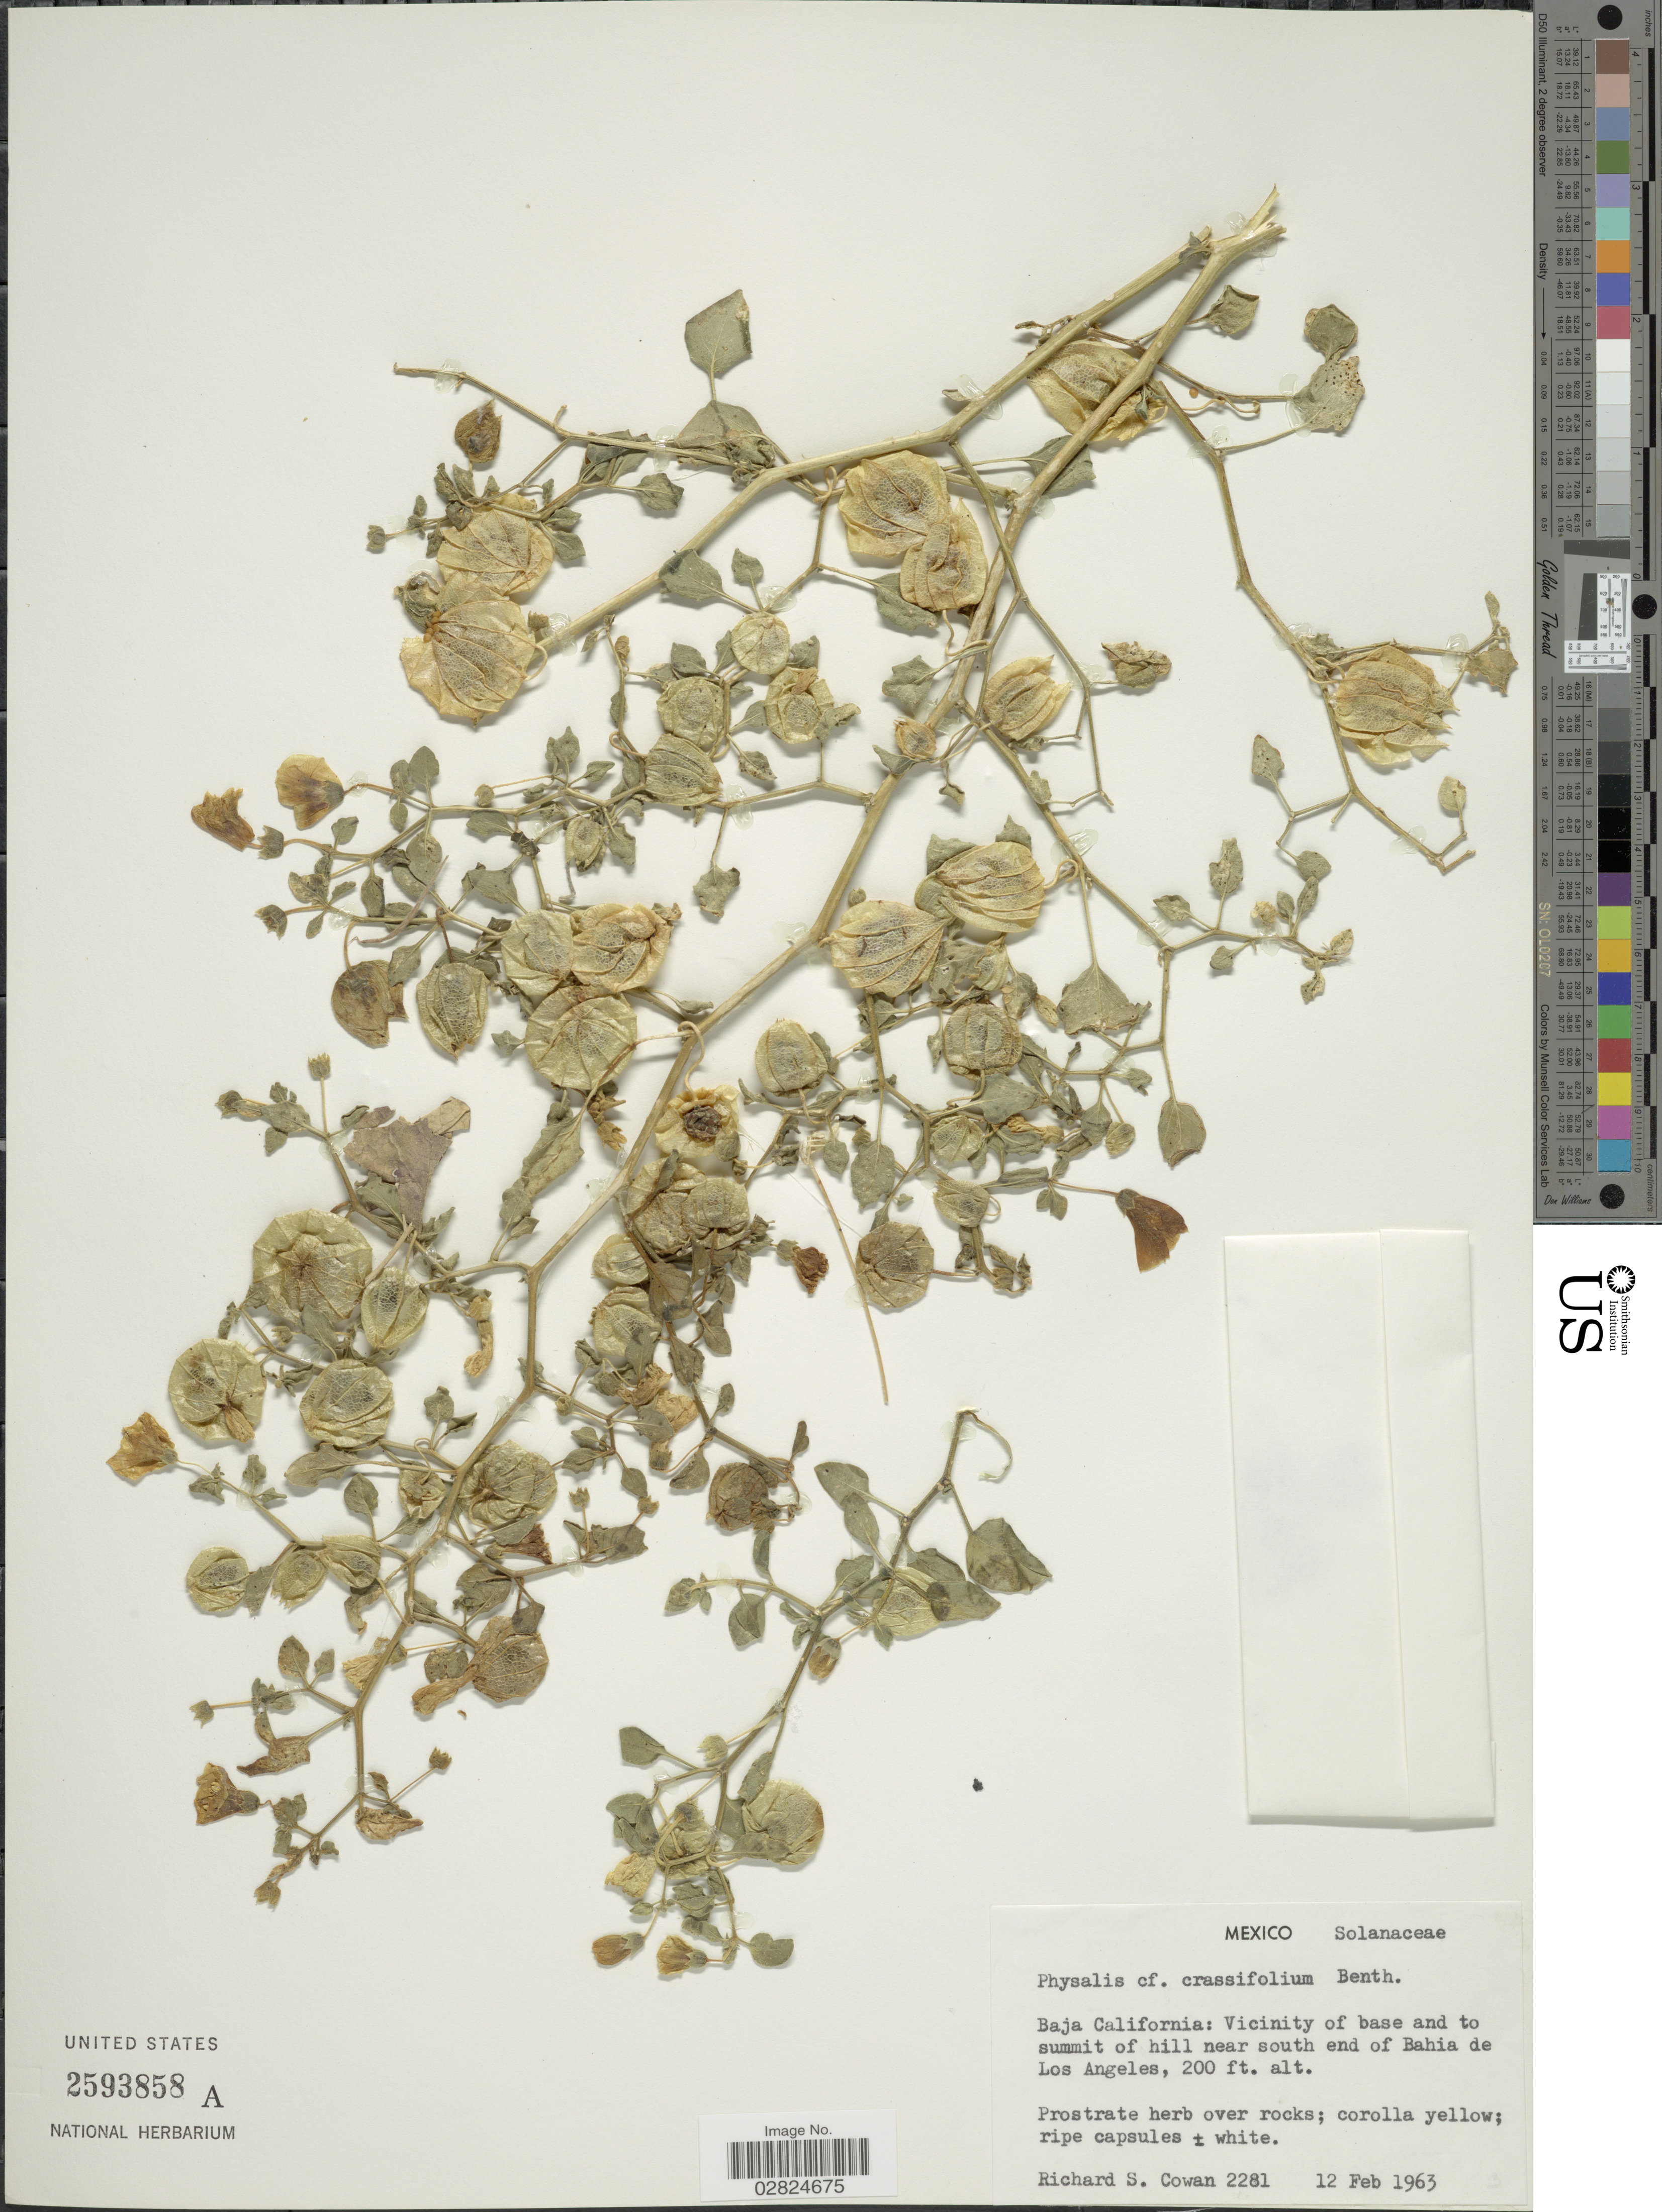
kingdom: Plantae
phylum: Tracheophyta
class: Magnoliopsida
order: Solanales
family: Solanaceae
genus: Physalis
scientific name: Physalis crassifolia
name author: Benth.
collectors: R. S. Cowan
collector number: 2281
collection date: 1963-02-12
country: Mexico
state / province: Baja California Norte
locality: Vicinity of base and to summit of hill near south end of Bahia de Los Angeles.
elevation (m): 61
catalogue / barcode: US 2593858A